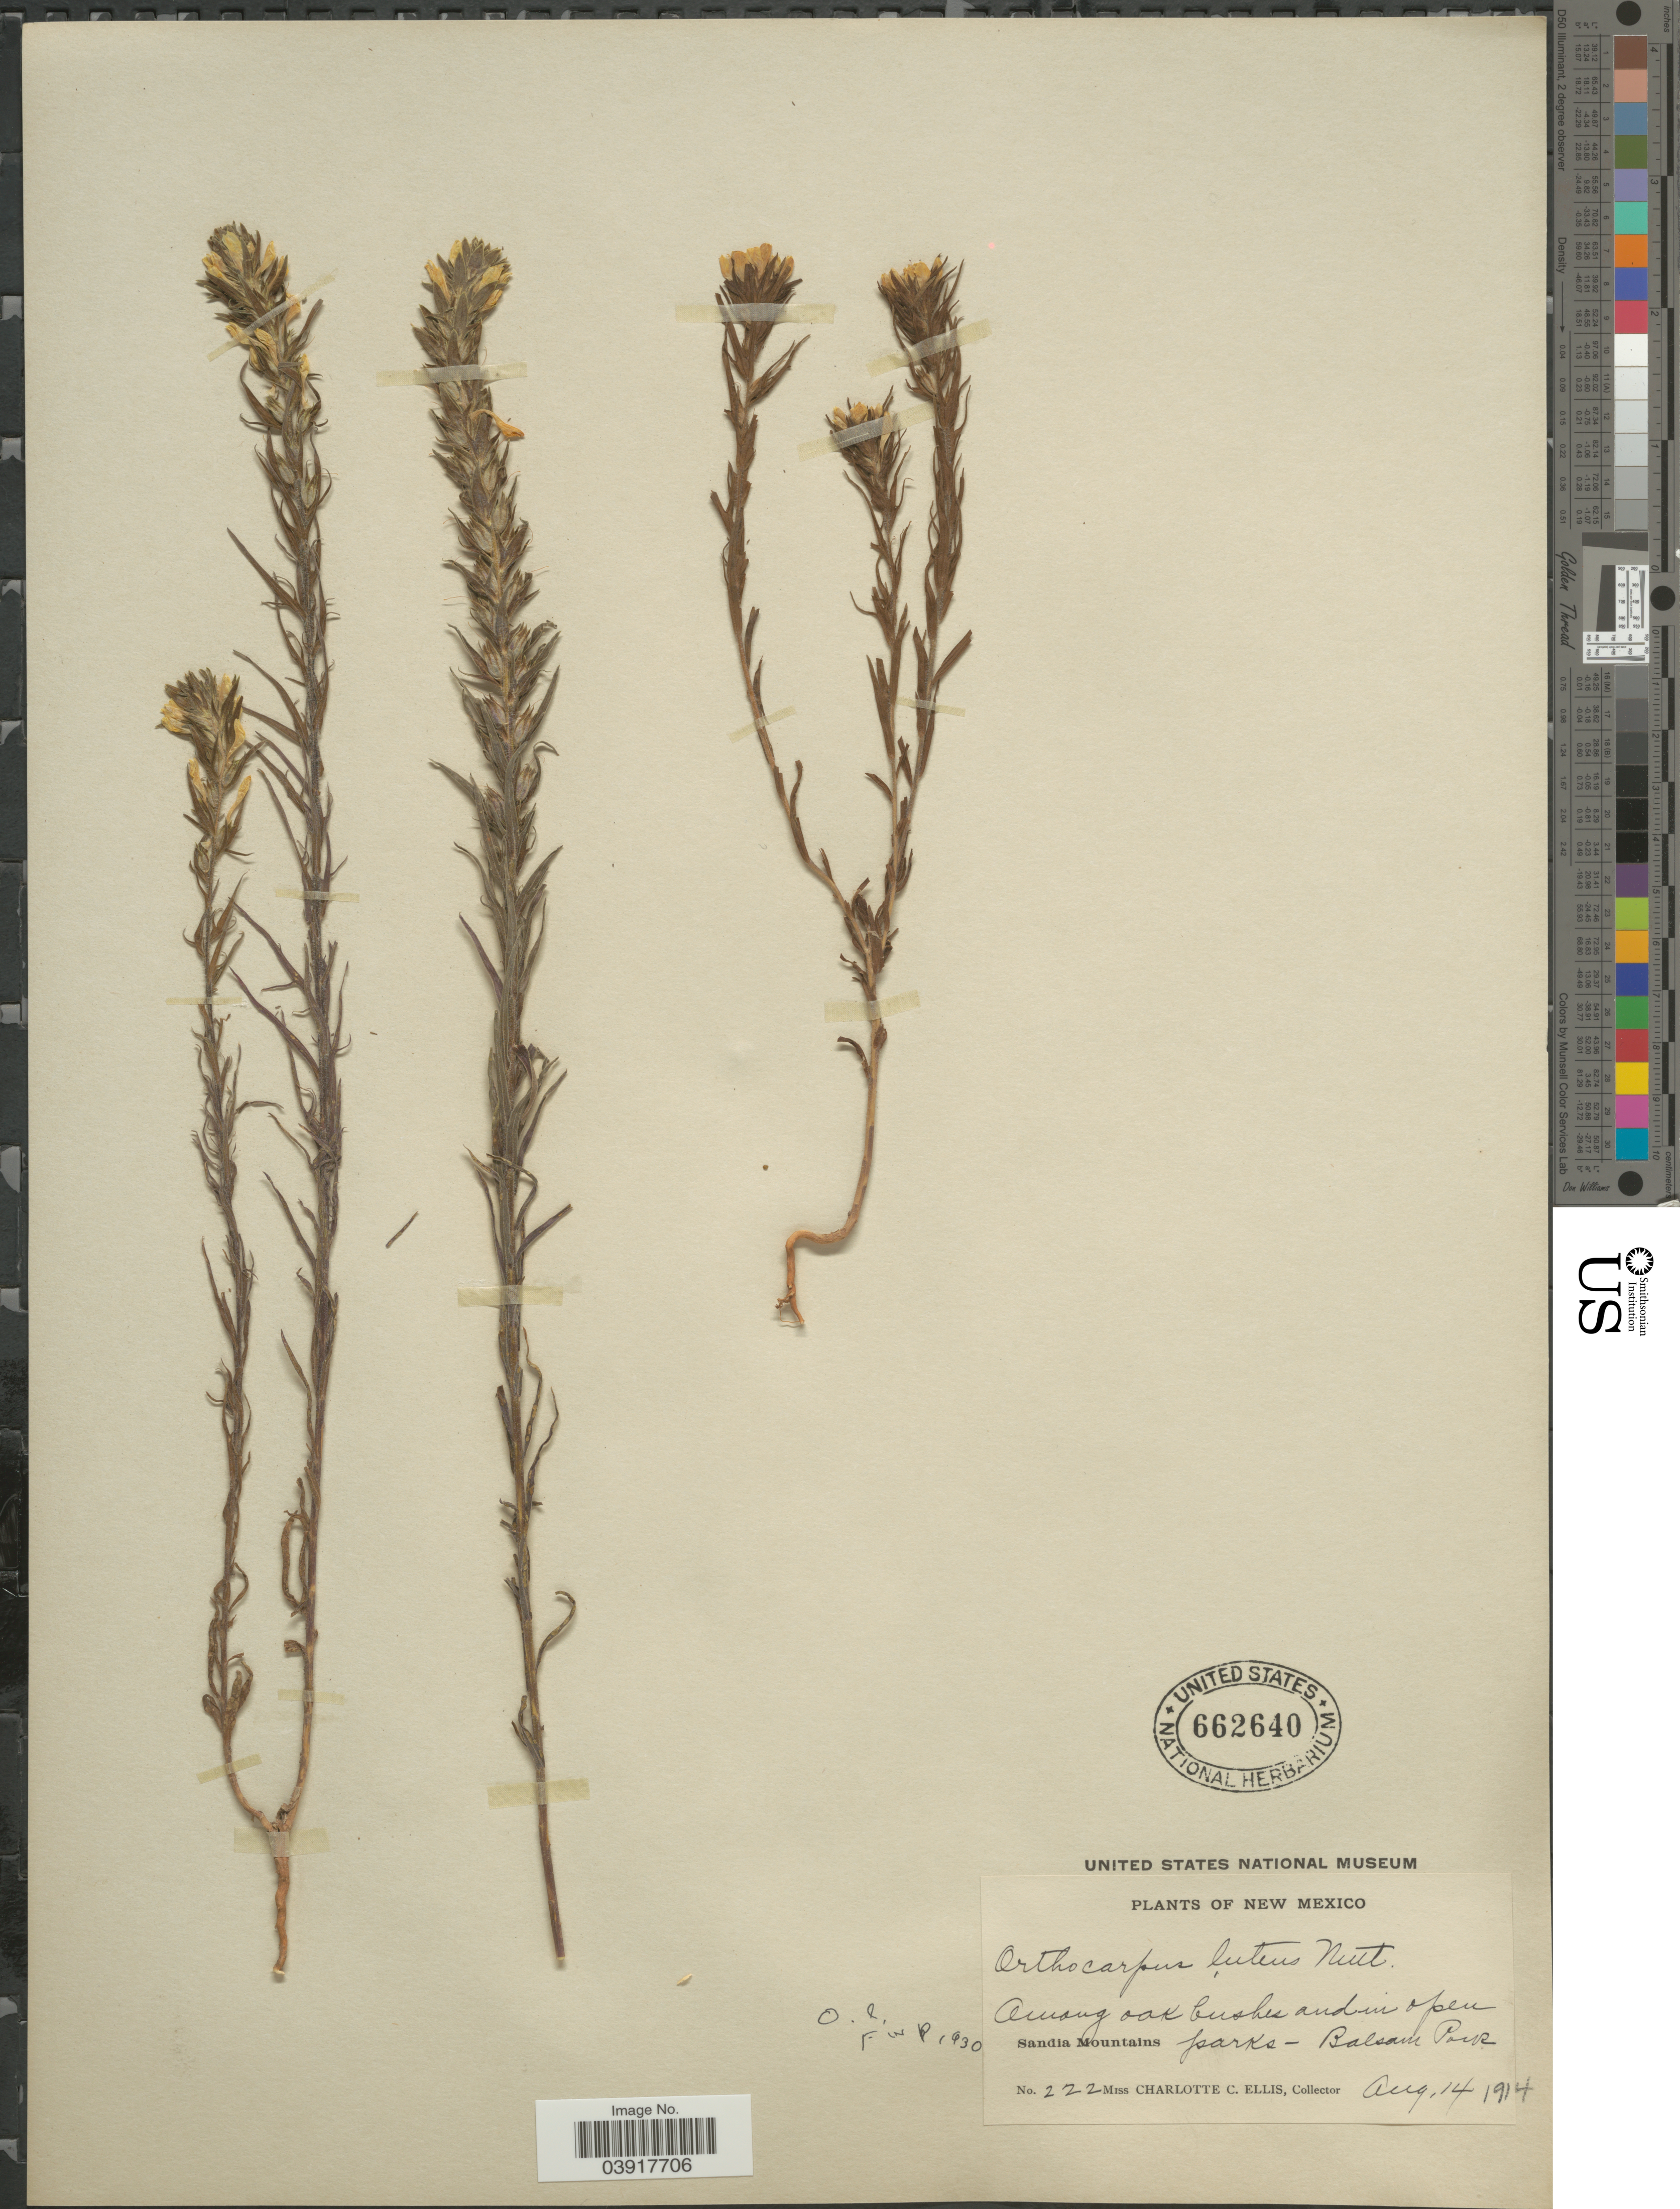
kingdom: Plantae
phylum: Tracheophyta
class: Magnoliopsida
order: Lamiales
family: Orobanchaceae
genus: Orthocarpus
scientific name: Orthocarpus luteus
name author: Nutt.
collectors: C. C. Ellis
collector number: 222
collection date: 1914-08-14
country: United States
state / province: New Mexico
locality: Balsam Park. Sandia Mountains.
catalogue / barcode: US 662640